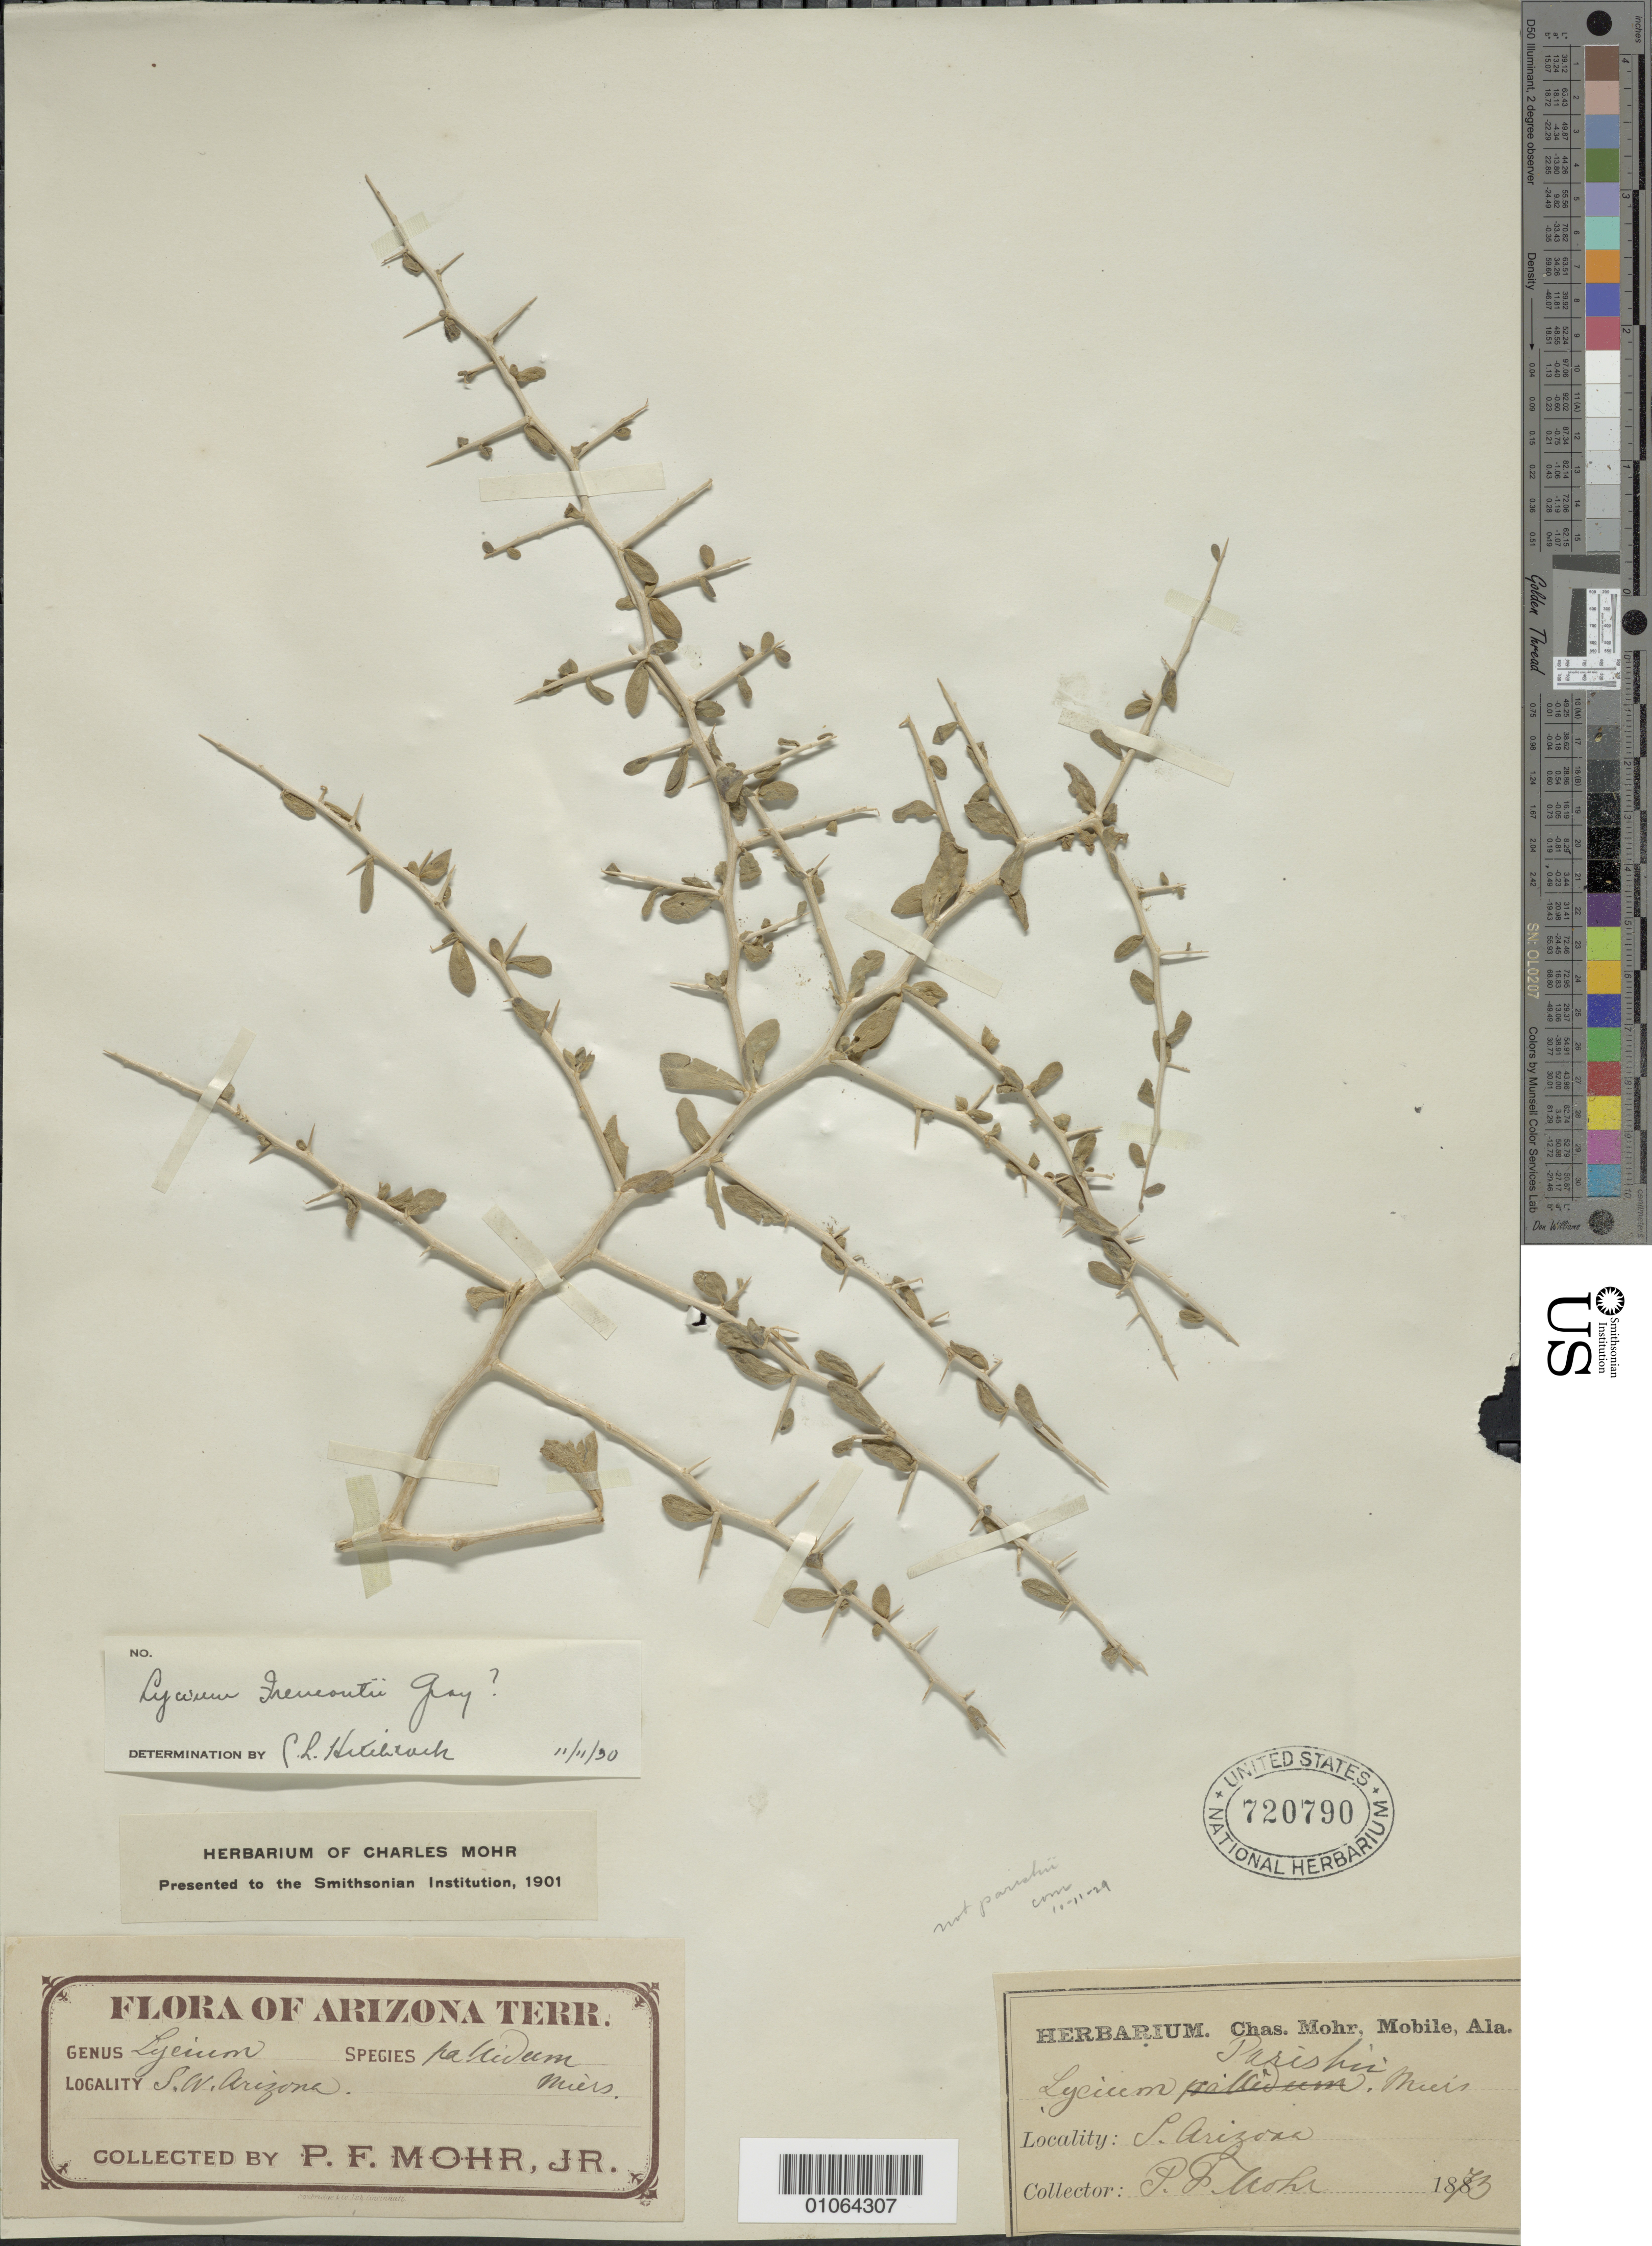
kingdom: Plantae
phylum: Tracheophyta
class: Magnoliopsida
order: Solanales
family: Solanaceae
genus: Lycium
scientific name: Lycium fremontii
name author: A. Gray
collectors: P. F. Mohr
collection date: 1873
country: United States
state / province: Arizona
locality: S. W. Arizona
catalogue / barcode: US 720790